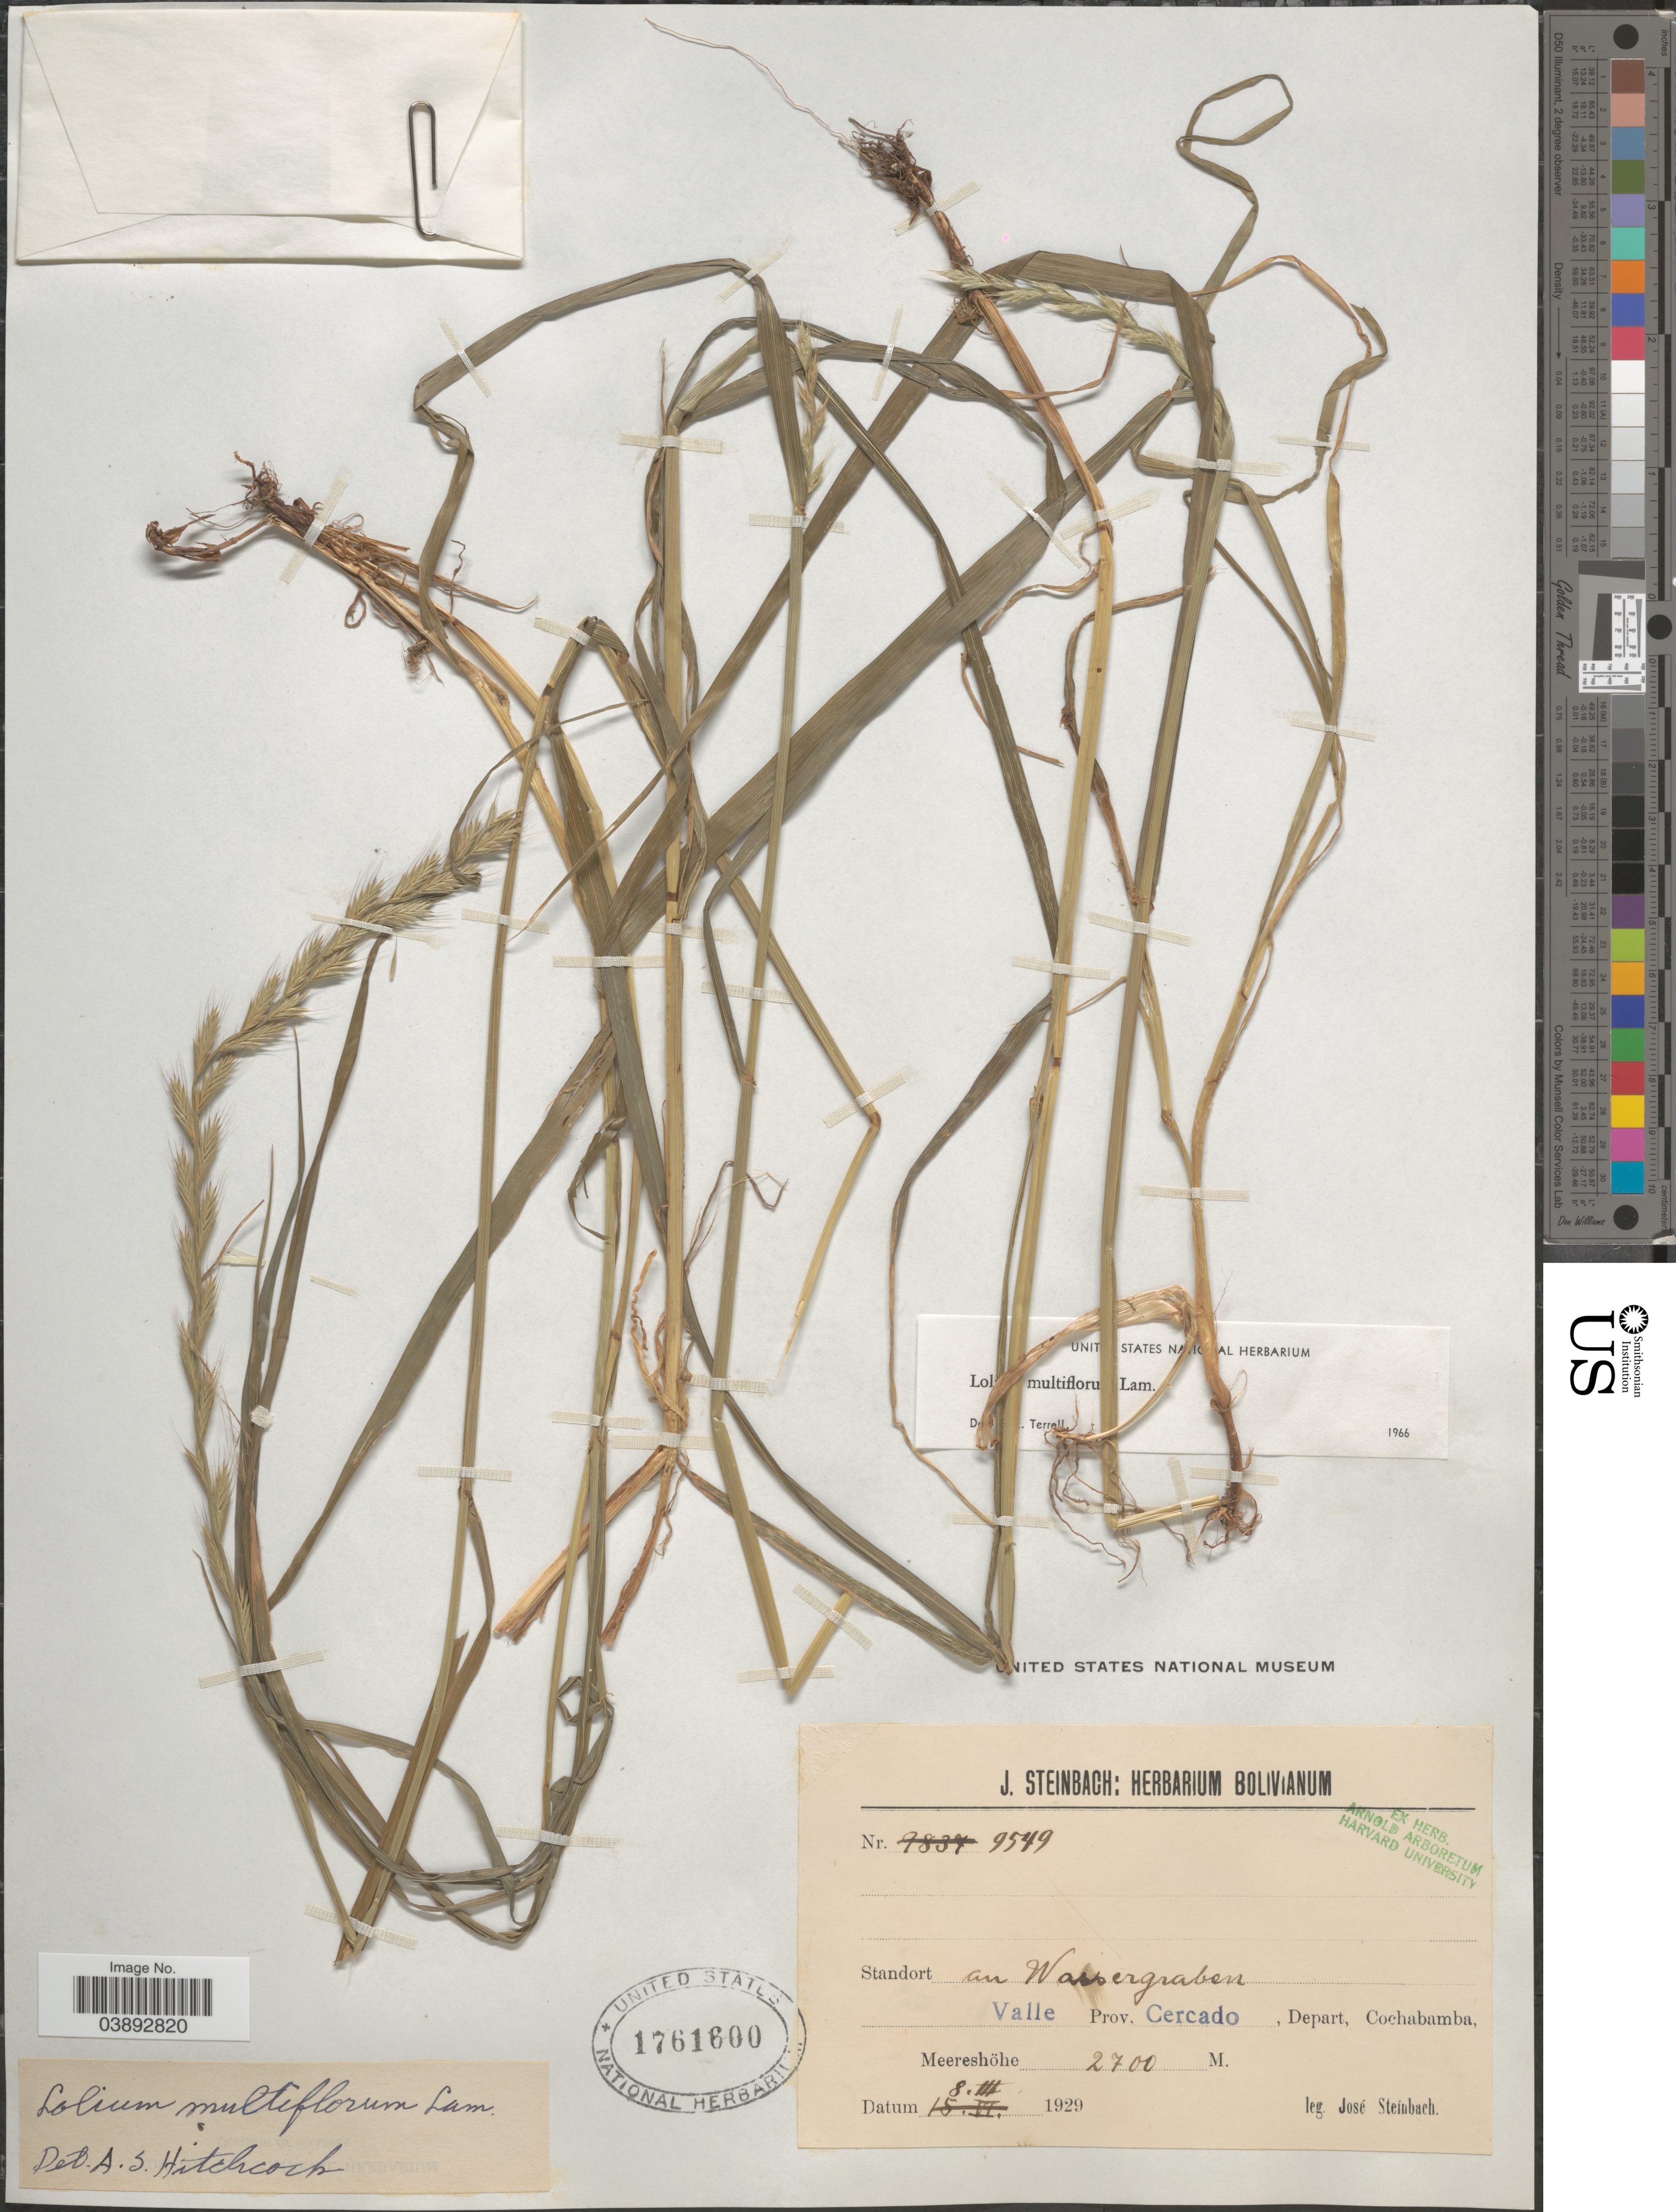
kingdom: Plantae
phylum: Tracheophyta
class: Liliopsida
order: Poales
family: Poaceae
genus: Lolium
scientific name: Lolium multiflorum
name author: Lam.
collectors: J. Steinbach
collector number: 9549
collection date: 1929-03-08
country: Bolivia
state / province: Cochabamba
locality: An Wassergraben. Valle Prov. Cercado, Depart, Cochabamba.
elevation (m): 2700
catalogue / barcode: US 1761600